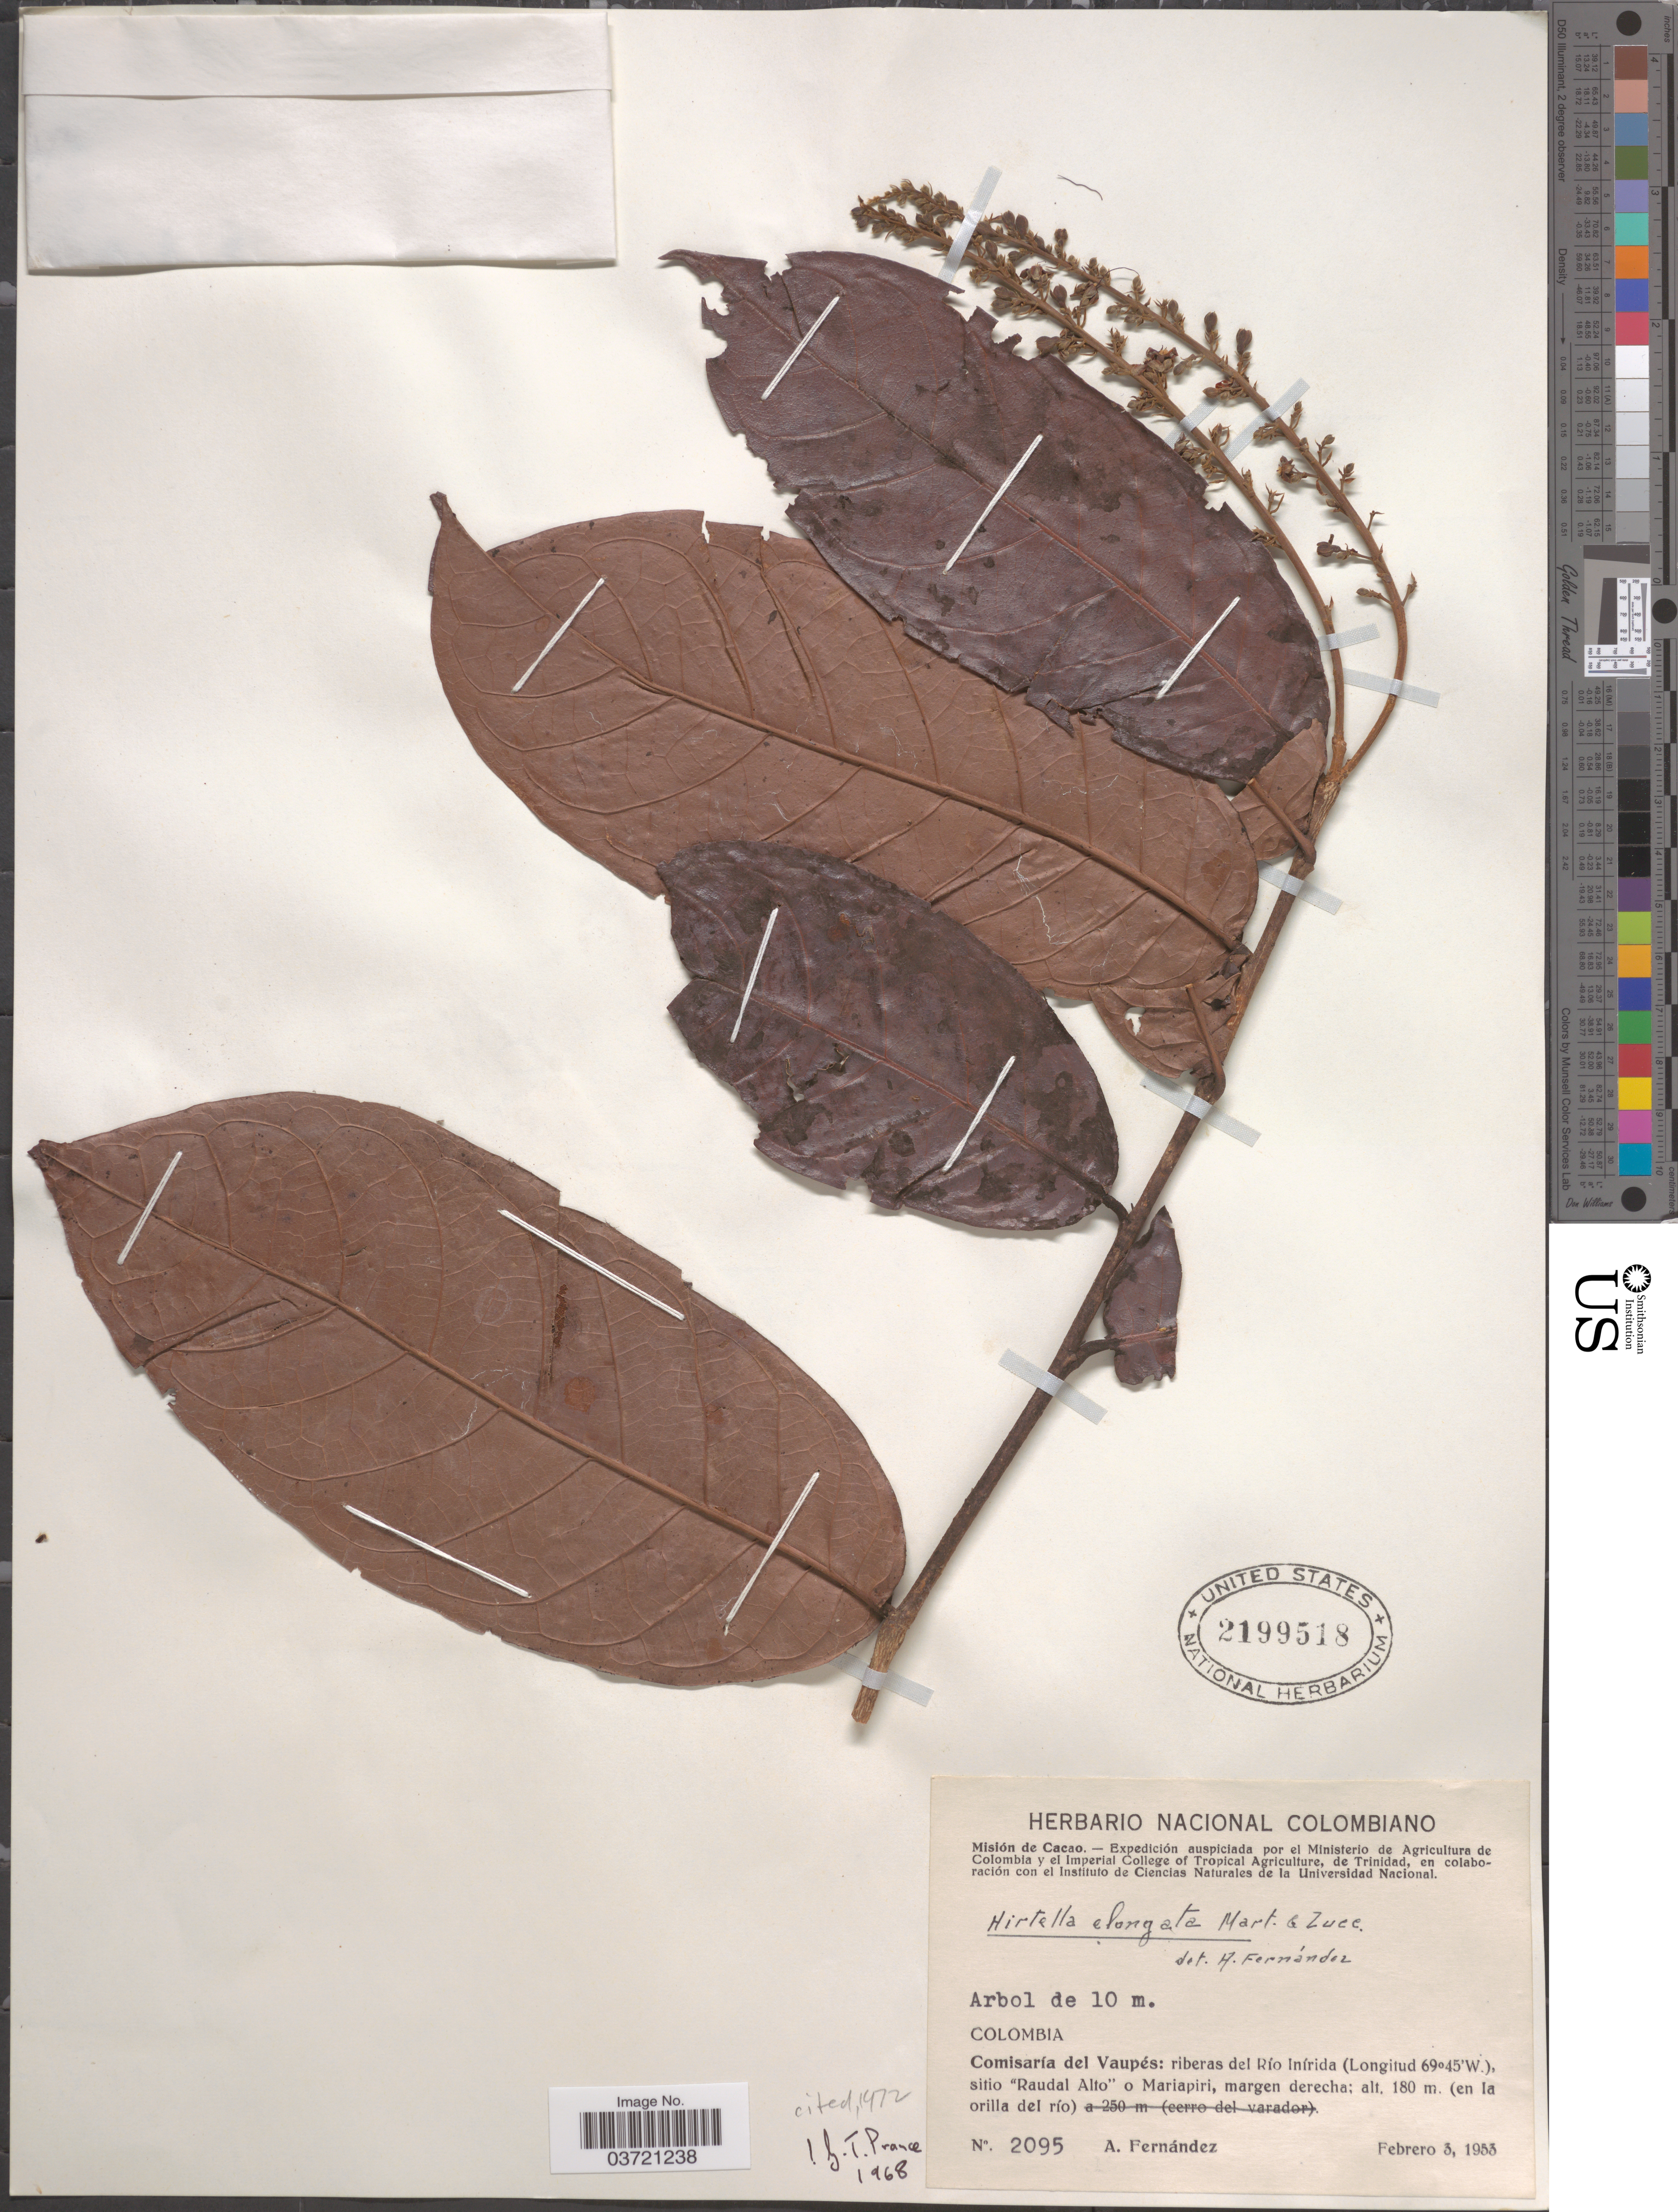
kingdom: Plantae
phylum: Tracheophyta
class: Magnoliopsida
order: Malpighiales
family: Chrysobalanaceae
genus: Hirtella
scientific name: Hirtella elongata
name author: Mart. & Zucc.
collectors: A. Fernandez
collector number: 2095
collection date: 1953-02-03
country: Colombia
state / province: Vaupés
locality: Comisaría del Vaupés: riberas del Río Inírida, sitio "Raudal Alto"o Mariapiri, margen derecha. (en la orilla del río).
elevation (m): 180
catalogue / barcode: US 2199518